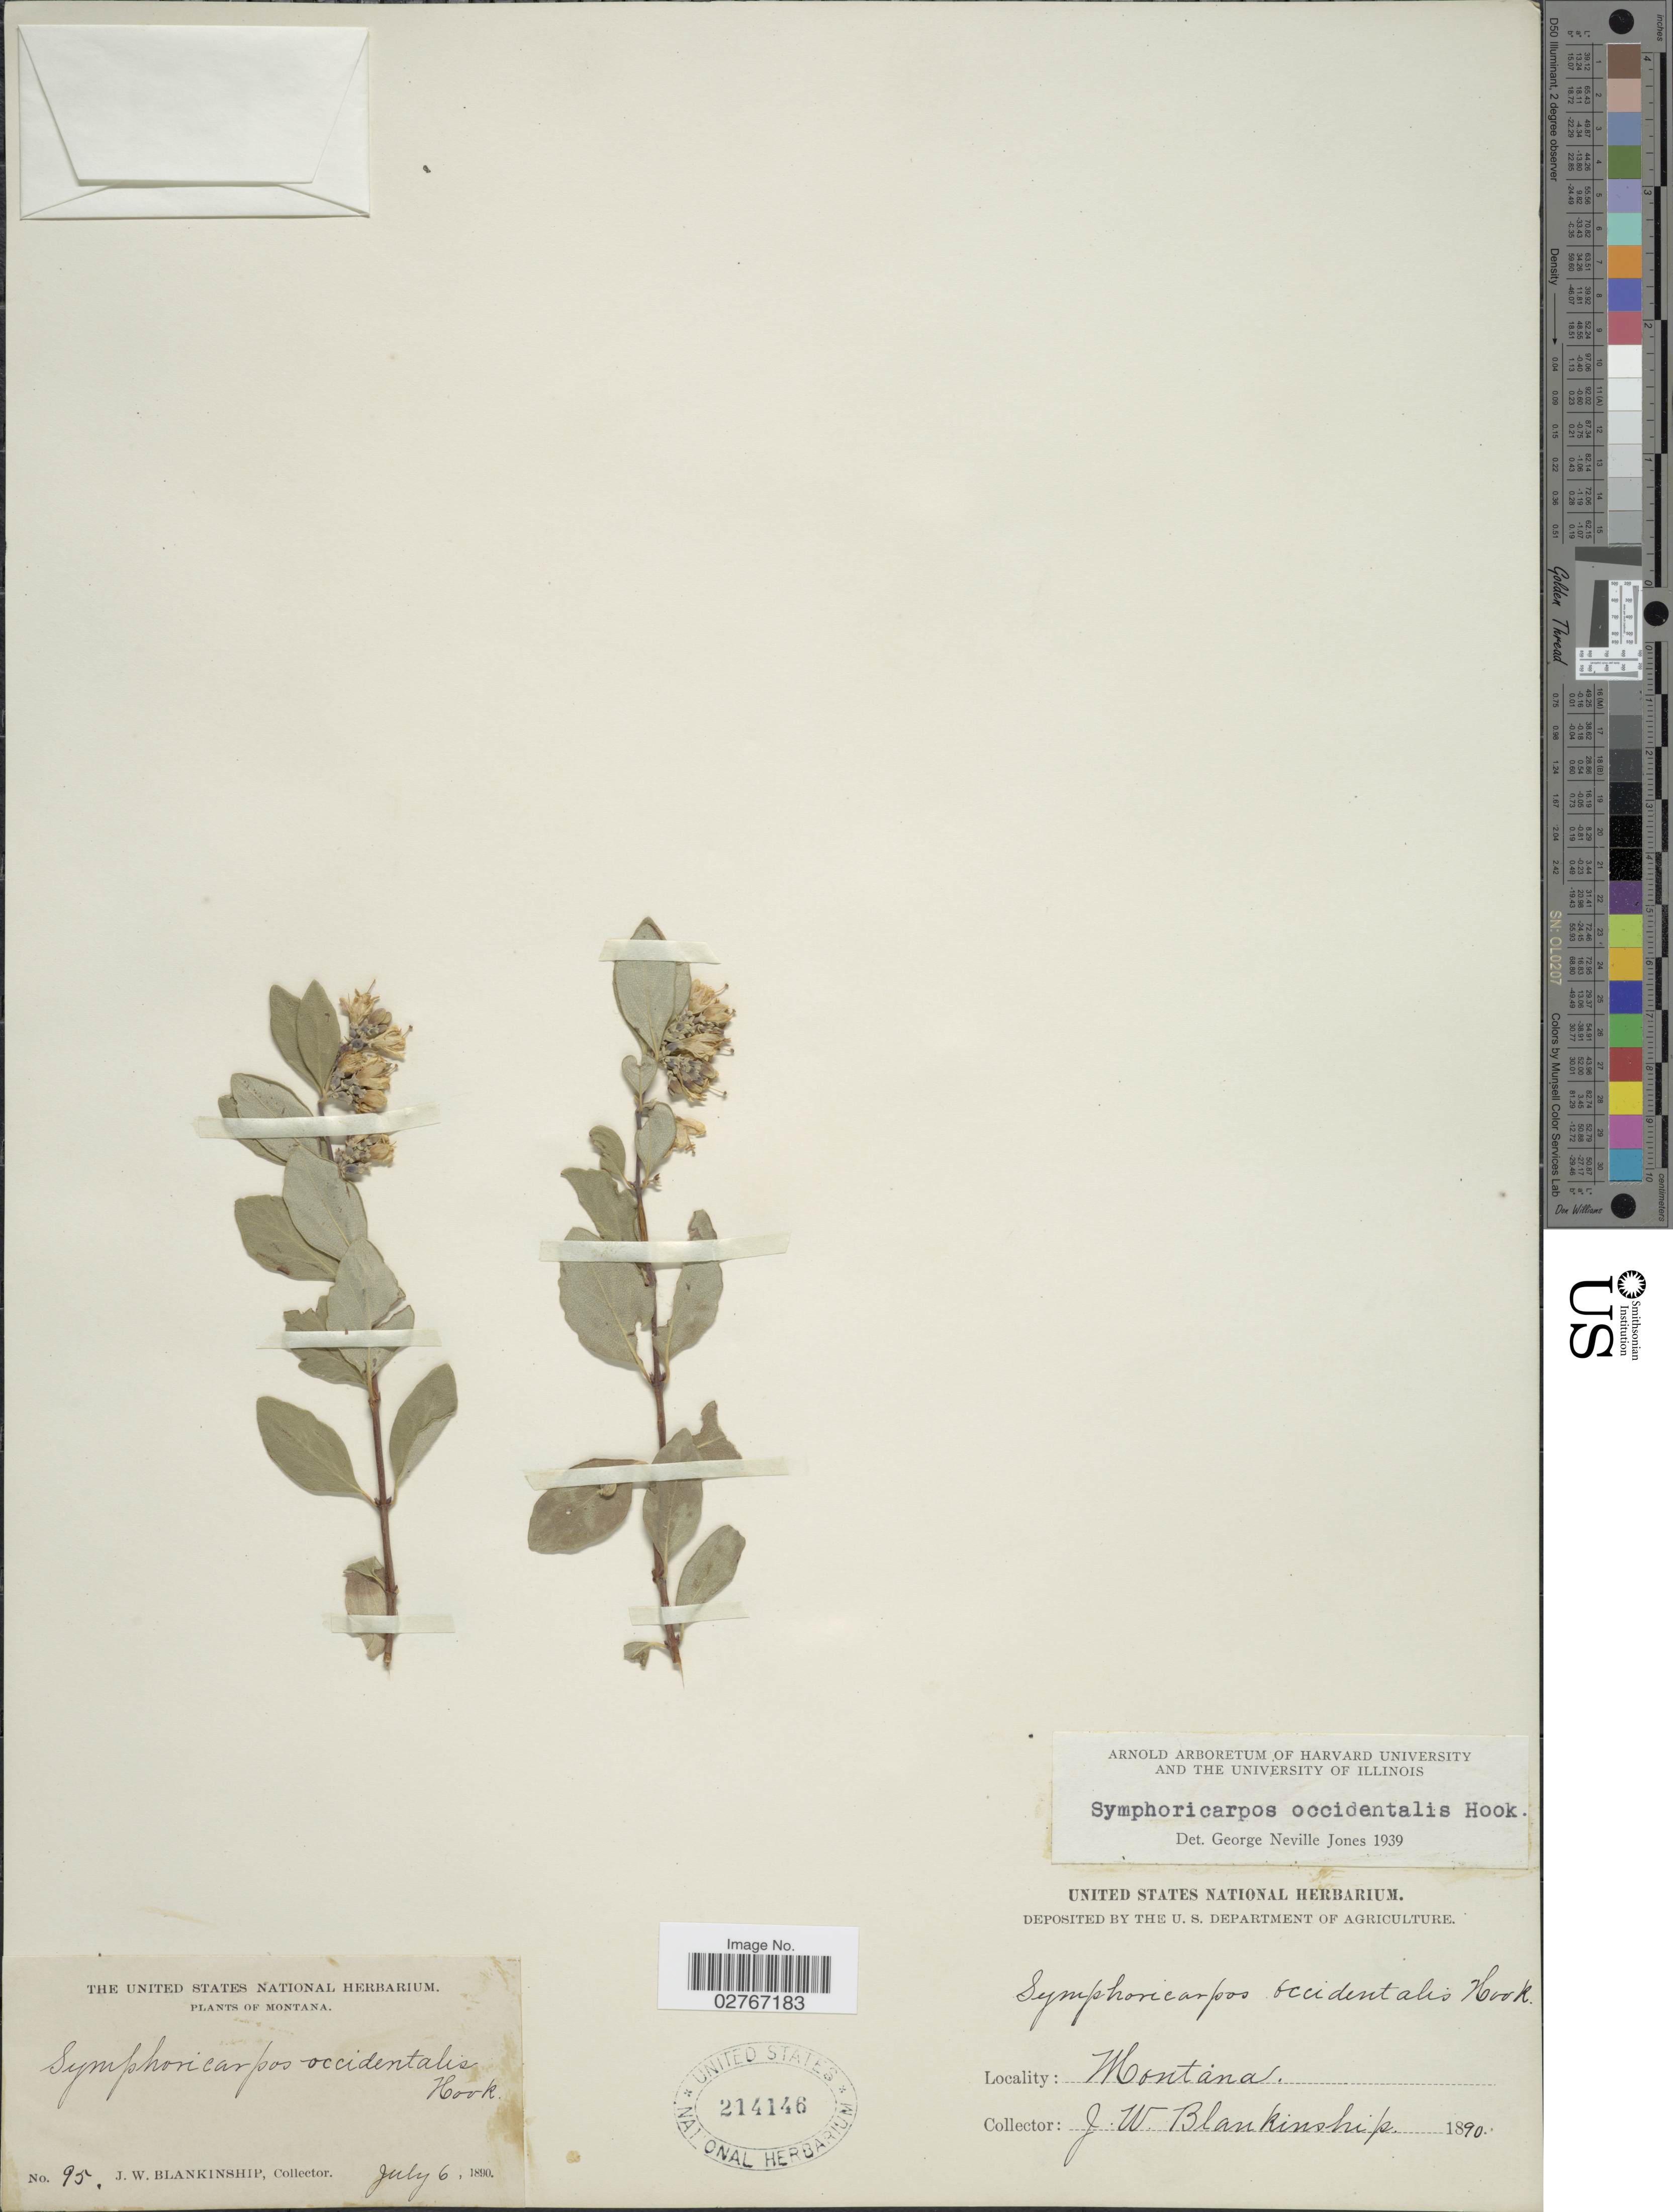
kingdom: Plantae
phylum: Tracheophyta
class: Magnoliopsida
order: Dipsacales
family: Caprifoliaceae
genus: Symphoricarpos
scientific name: Symphoricarpos occidentalis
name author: (R. Br.) Hook.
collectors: J. W. Blankinship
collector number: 95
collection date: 1890-07-06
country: United States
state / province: Montana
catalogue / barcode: US 214146